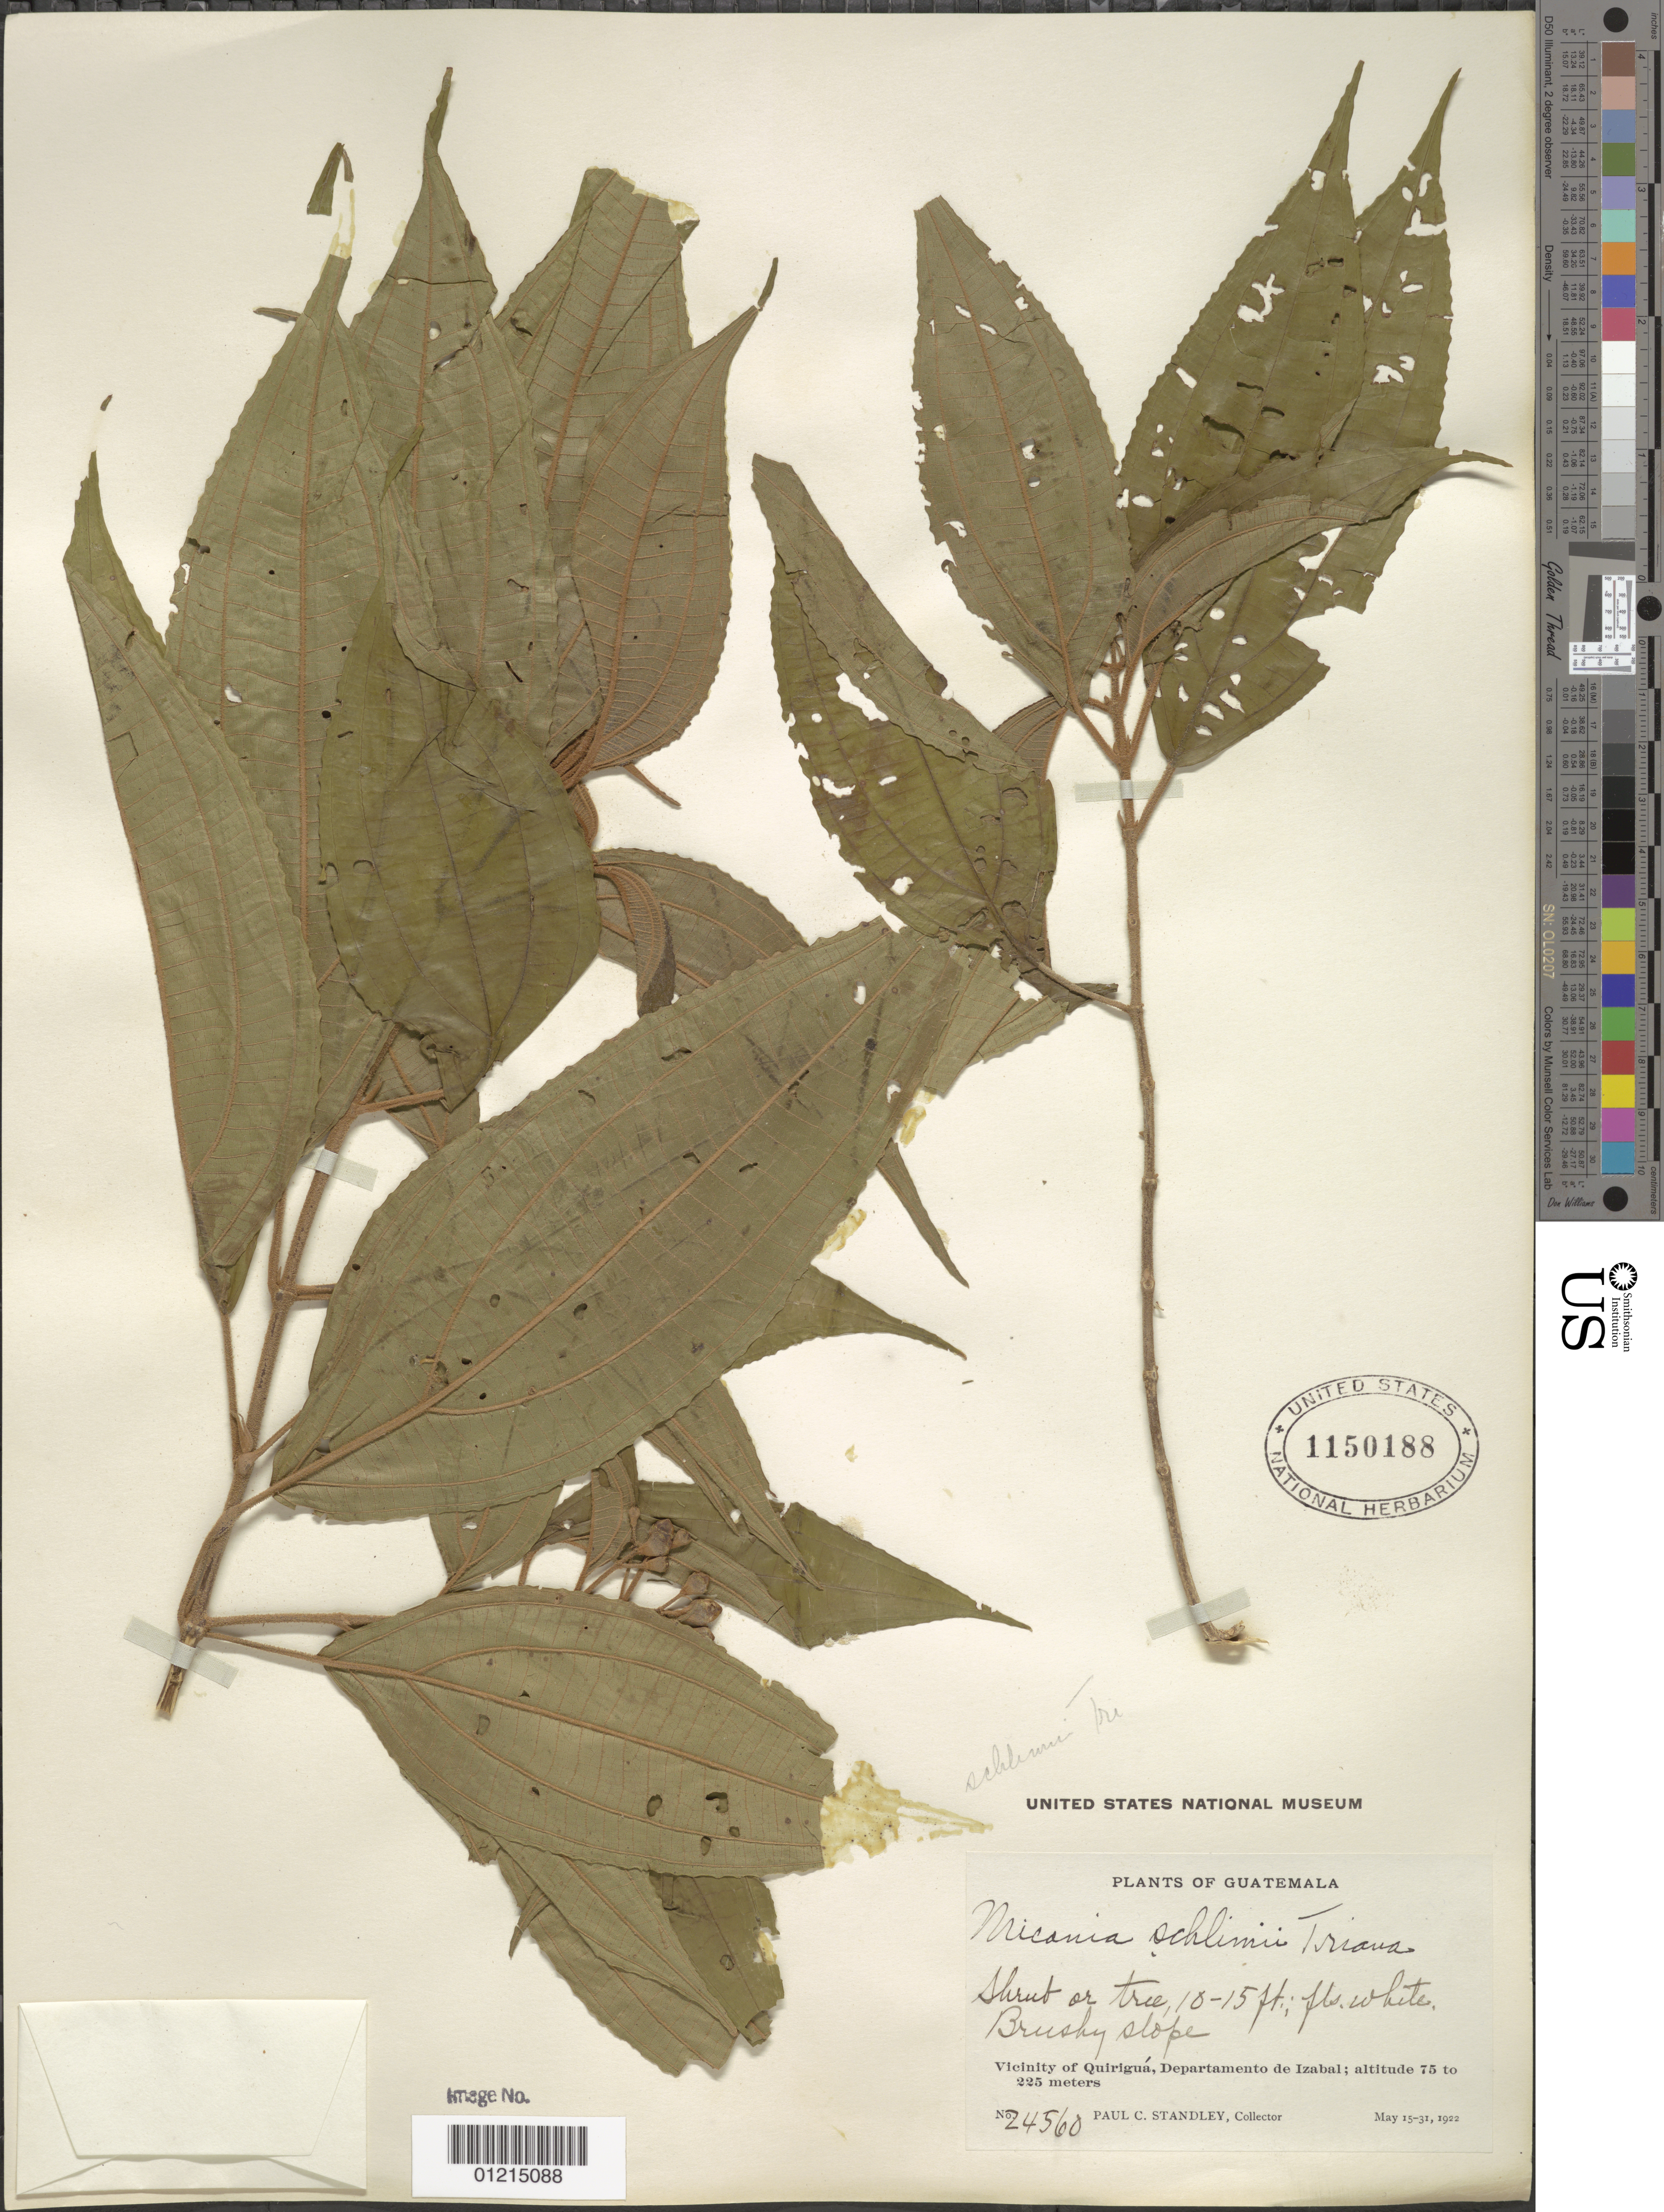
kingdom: Plantae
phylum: Tracheophyta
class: Magnoliopsida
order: Myrtales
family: Melastomataceae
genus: Miconia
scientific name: Miconia schlimii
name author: Triana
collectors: P. C. Standley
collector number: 24560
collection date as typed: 15 May 1922 to 31 Mar 1922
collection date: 1922-03-31/1922-05-15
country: Guatemala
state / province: Izabal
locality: Vicinity of Quiriguá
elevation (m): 75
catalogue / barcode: US 1150188